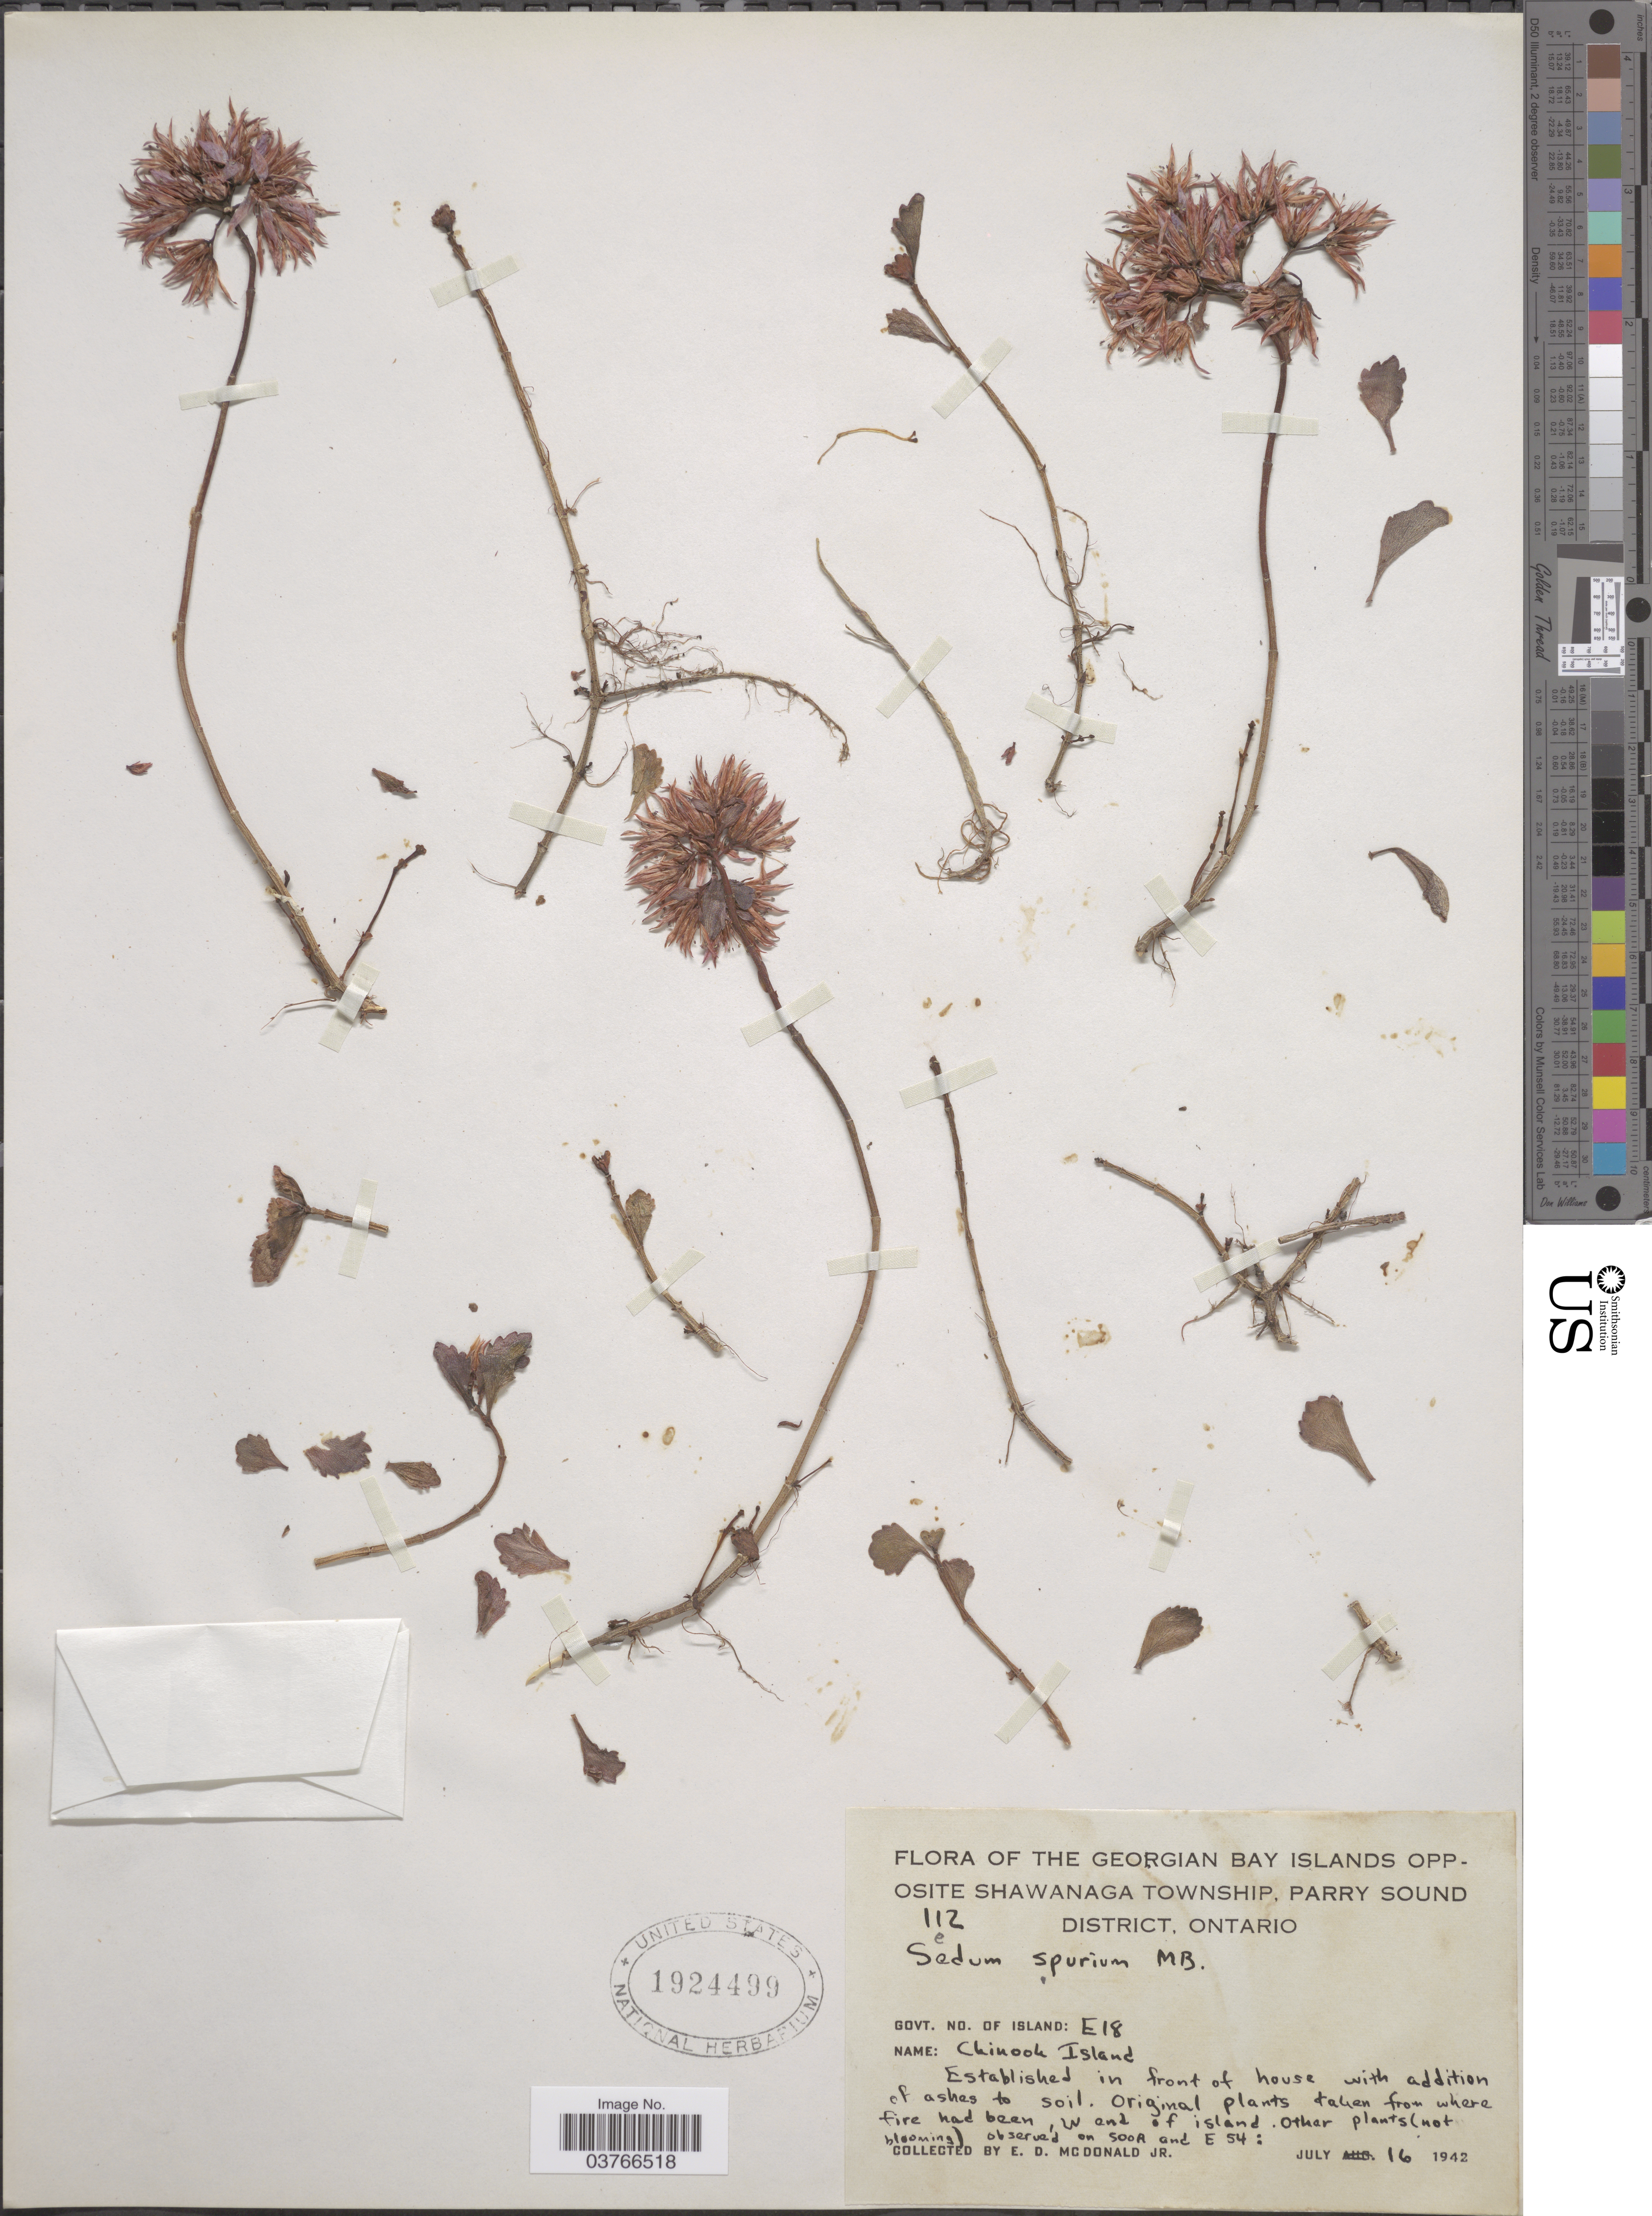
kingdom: Plantae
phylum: Tracheophyta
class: Magnoliopsida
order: Saxifragales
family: Crassulaceae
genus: Phedimus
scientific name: Phedimus spurius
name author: (M. Bieb.) 't Hart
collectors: E. D. McDonald Jr.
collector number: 112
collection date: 1942-07-16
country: Canada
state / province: Ontario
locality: The Georgian Bay Islands opposite Shawanaga Township, Parry Sound District. Govt. No. of island: E18. Chinook Island.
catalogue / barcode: US 1924499